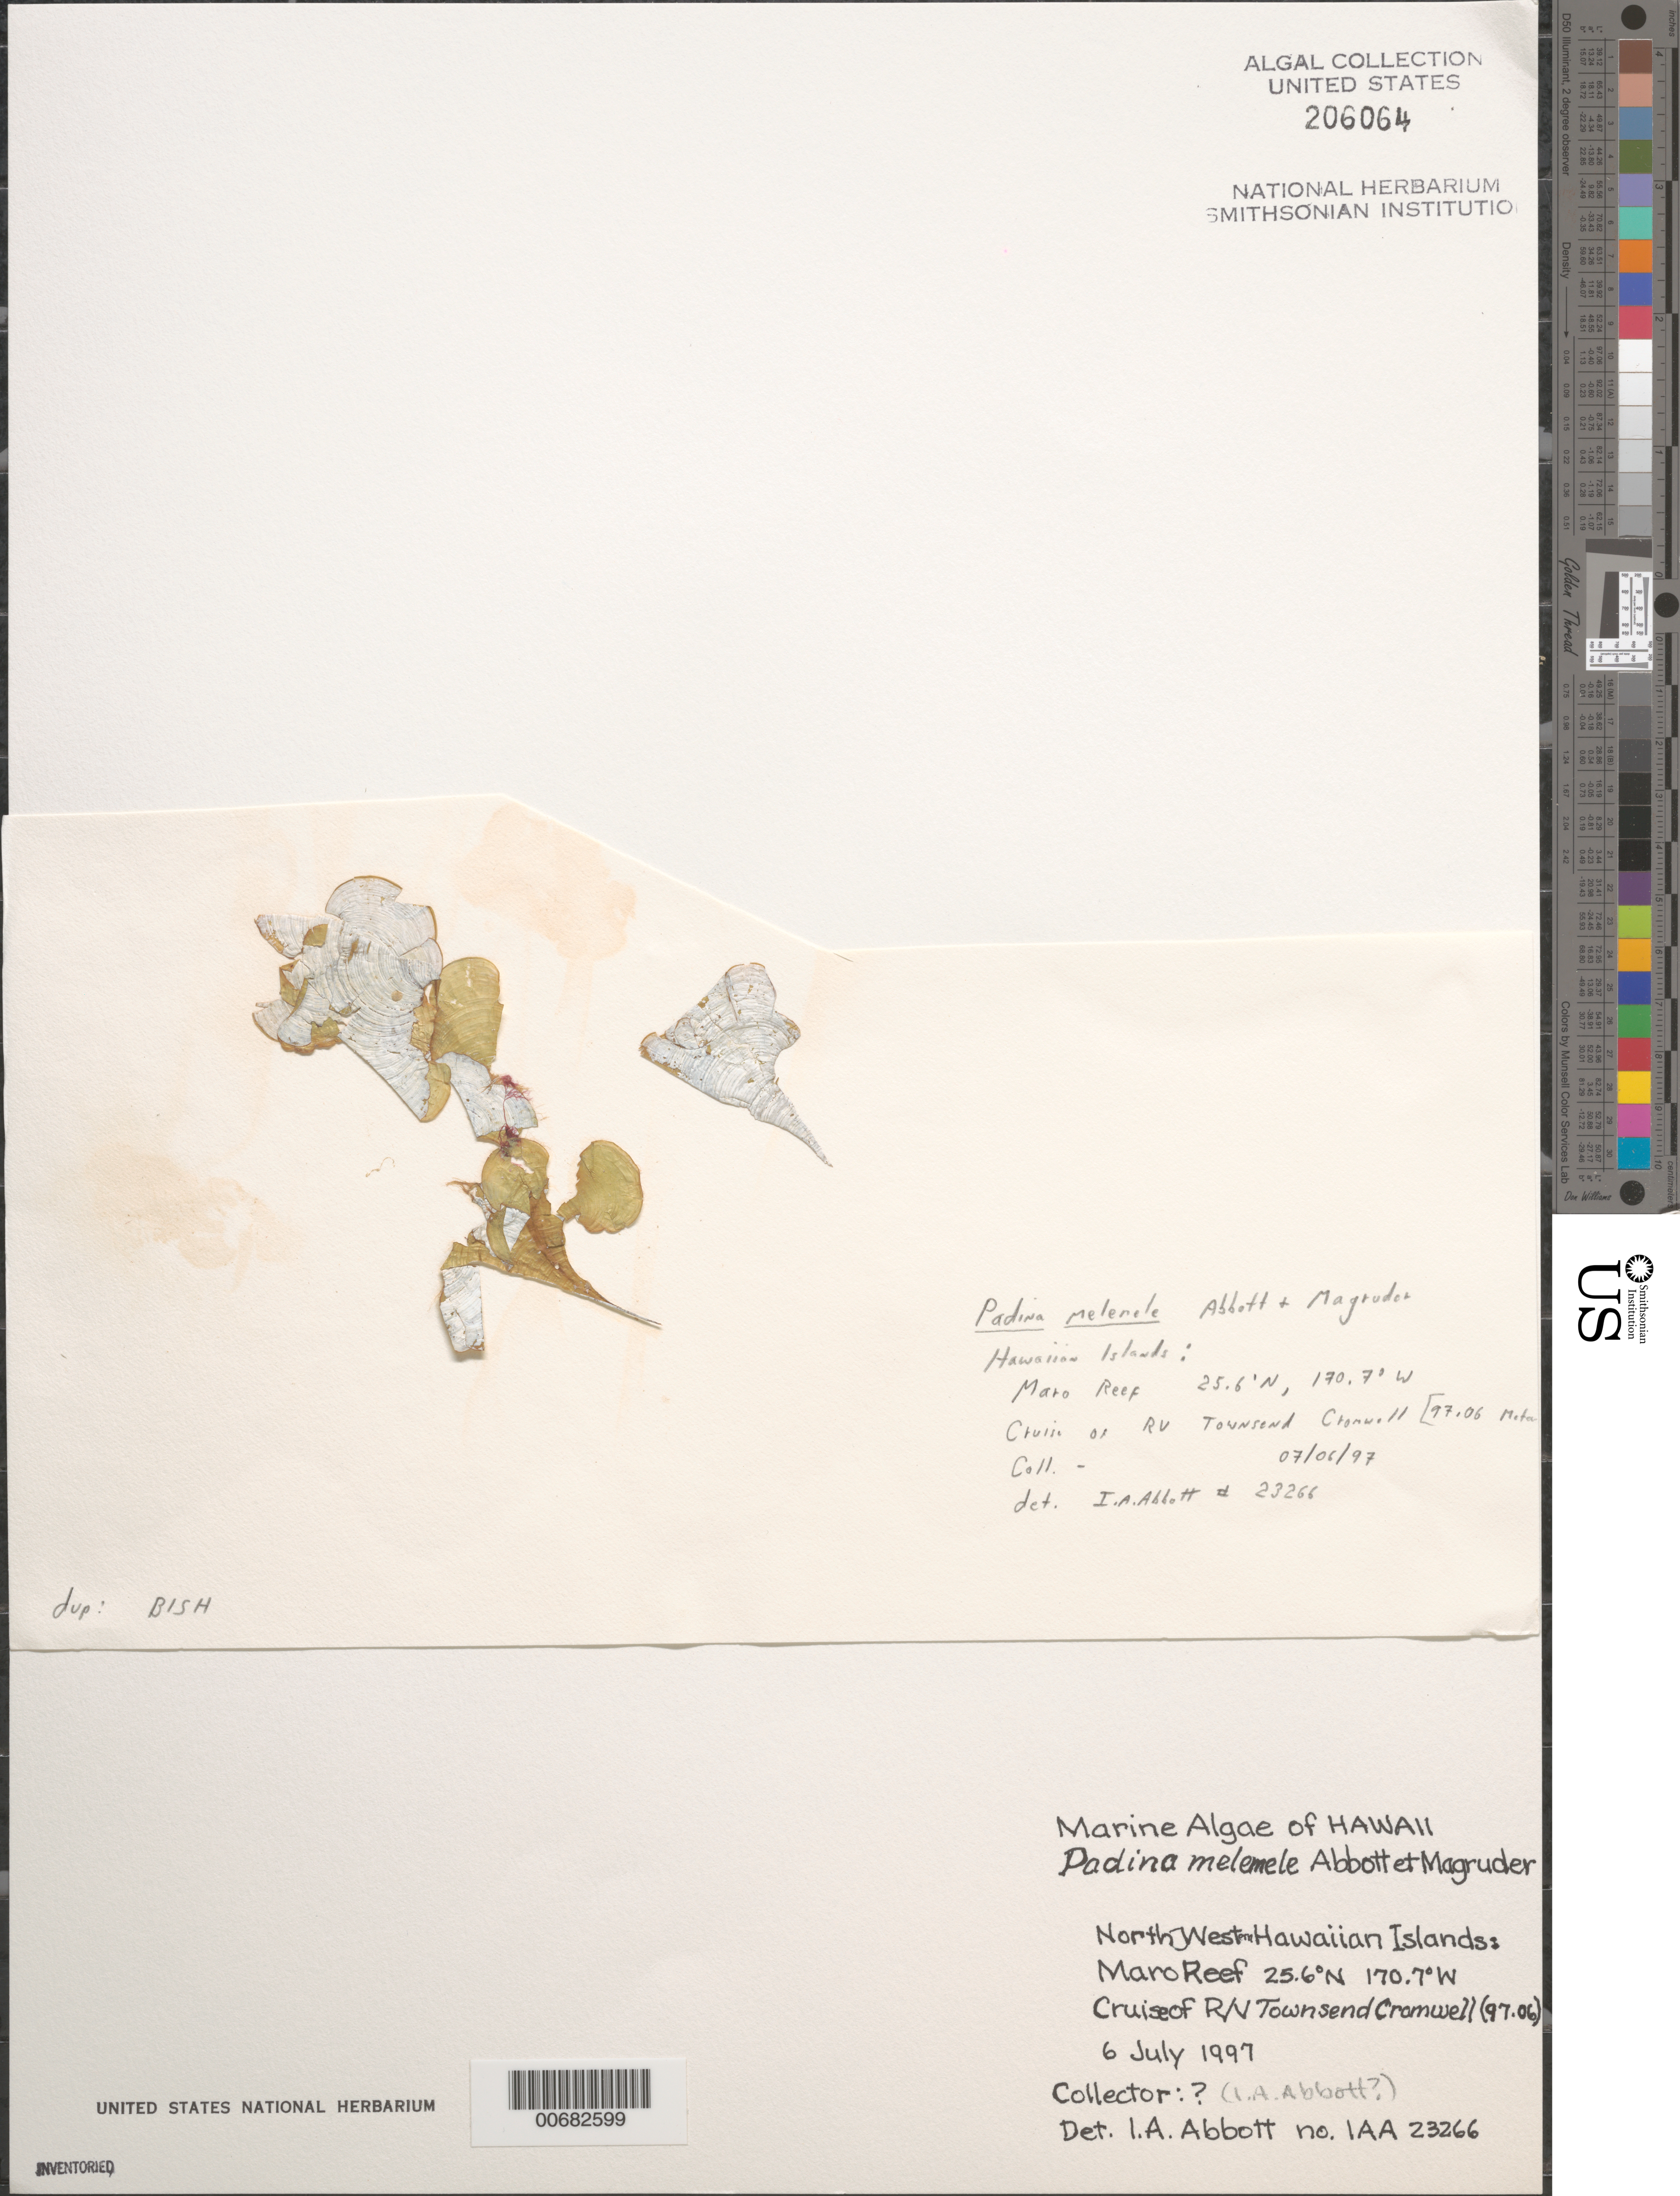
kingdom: Chromista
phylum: Ochrophyta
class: Phaeophyceae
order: Dictyotales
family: Dictyotaceae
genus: Padina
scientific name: Padina melemele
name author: I.A. Abbott & Magruder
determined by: Abbott, Isabella A.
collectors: I. A. Abbott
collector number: IAA 23266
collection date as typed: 06 Jul 1997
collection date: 1997-07-06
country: United States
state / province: Hawaii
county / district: Honolulu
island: Maro Reef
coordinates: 25.6 N, 170.7 W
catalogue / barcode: US 206064